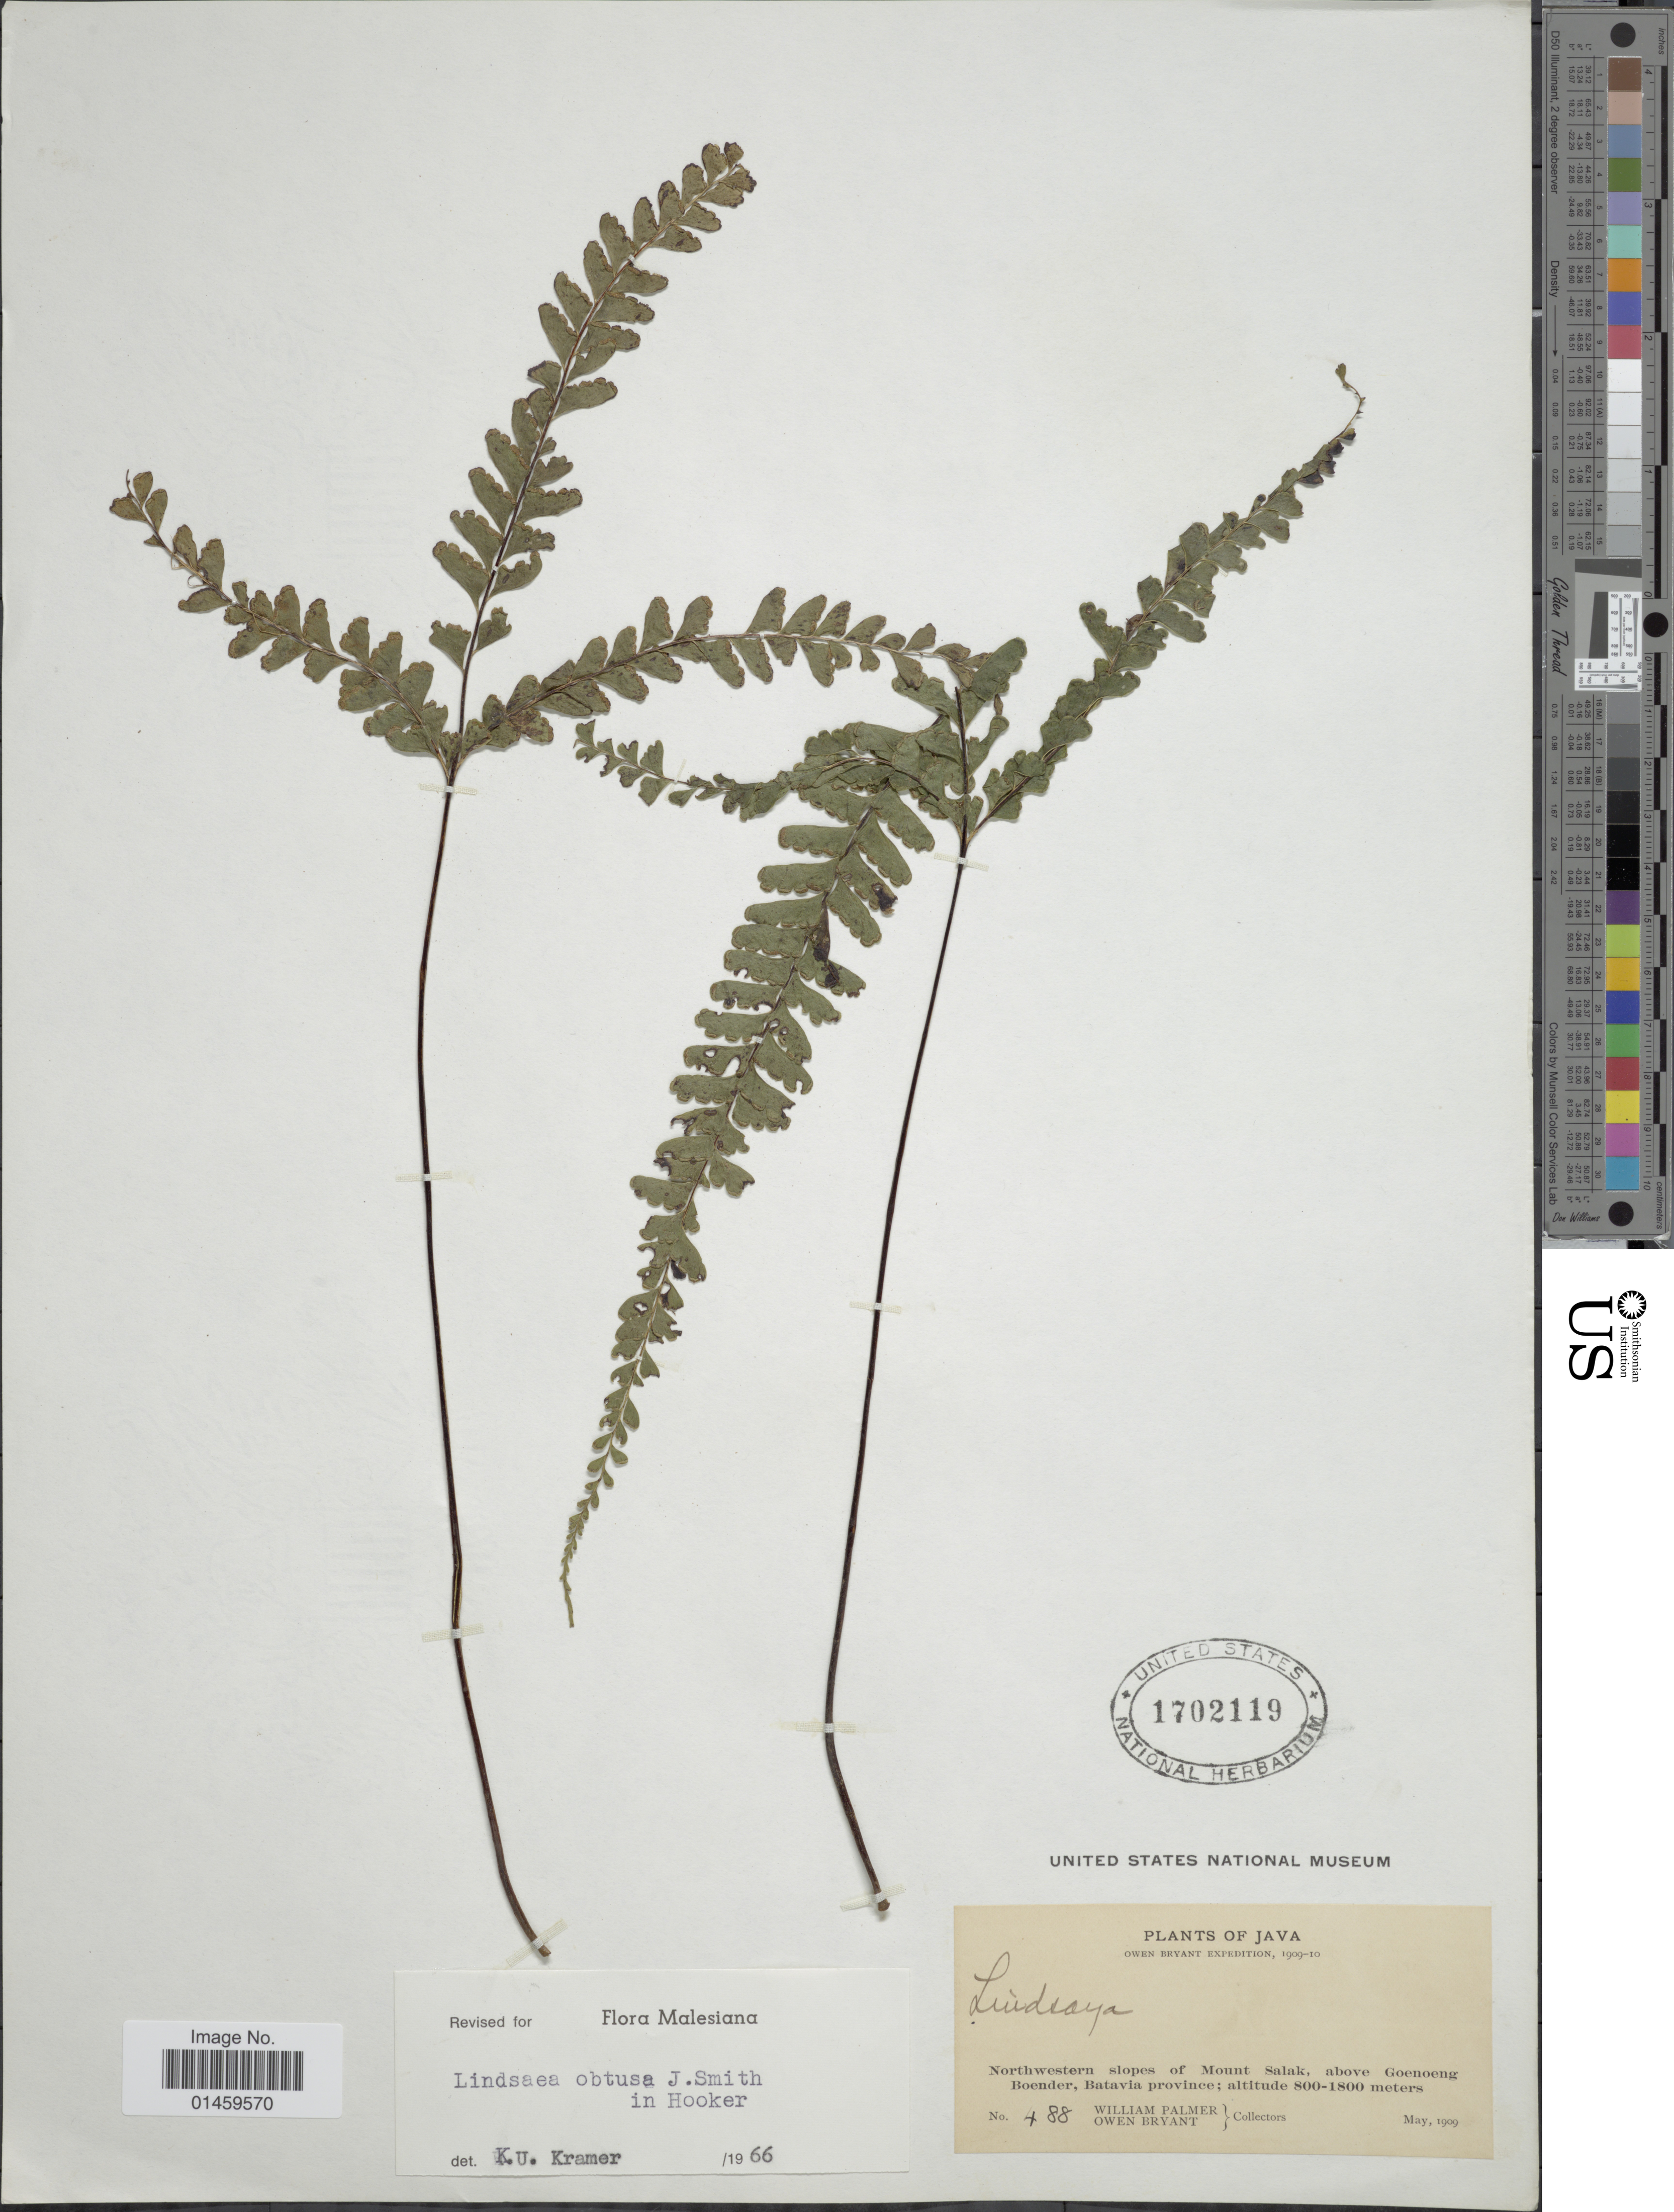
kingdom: Plantae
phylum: Tracheophyta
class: Polypodiopsida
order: Polypodiales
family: Lindsaeaceae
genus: Lindsaea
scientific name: Lindsaea obtusa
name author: J. Sm. ex Hook.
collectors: W. Palmer & O. Bryant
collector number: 488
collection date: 1909-05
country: Indonesia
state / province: Java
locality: Northwestern slopes of Mount Salak, above Goenoeg Boender, Batavia province.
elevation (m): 800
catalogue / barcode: US 1702119